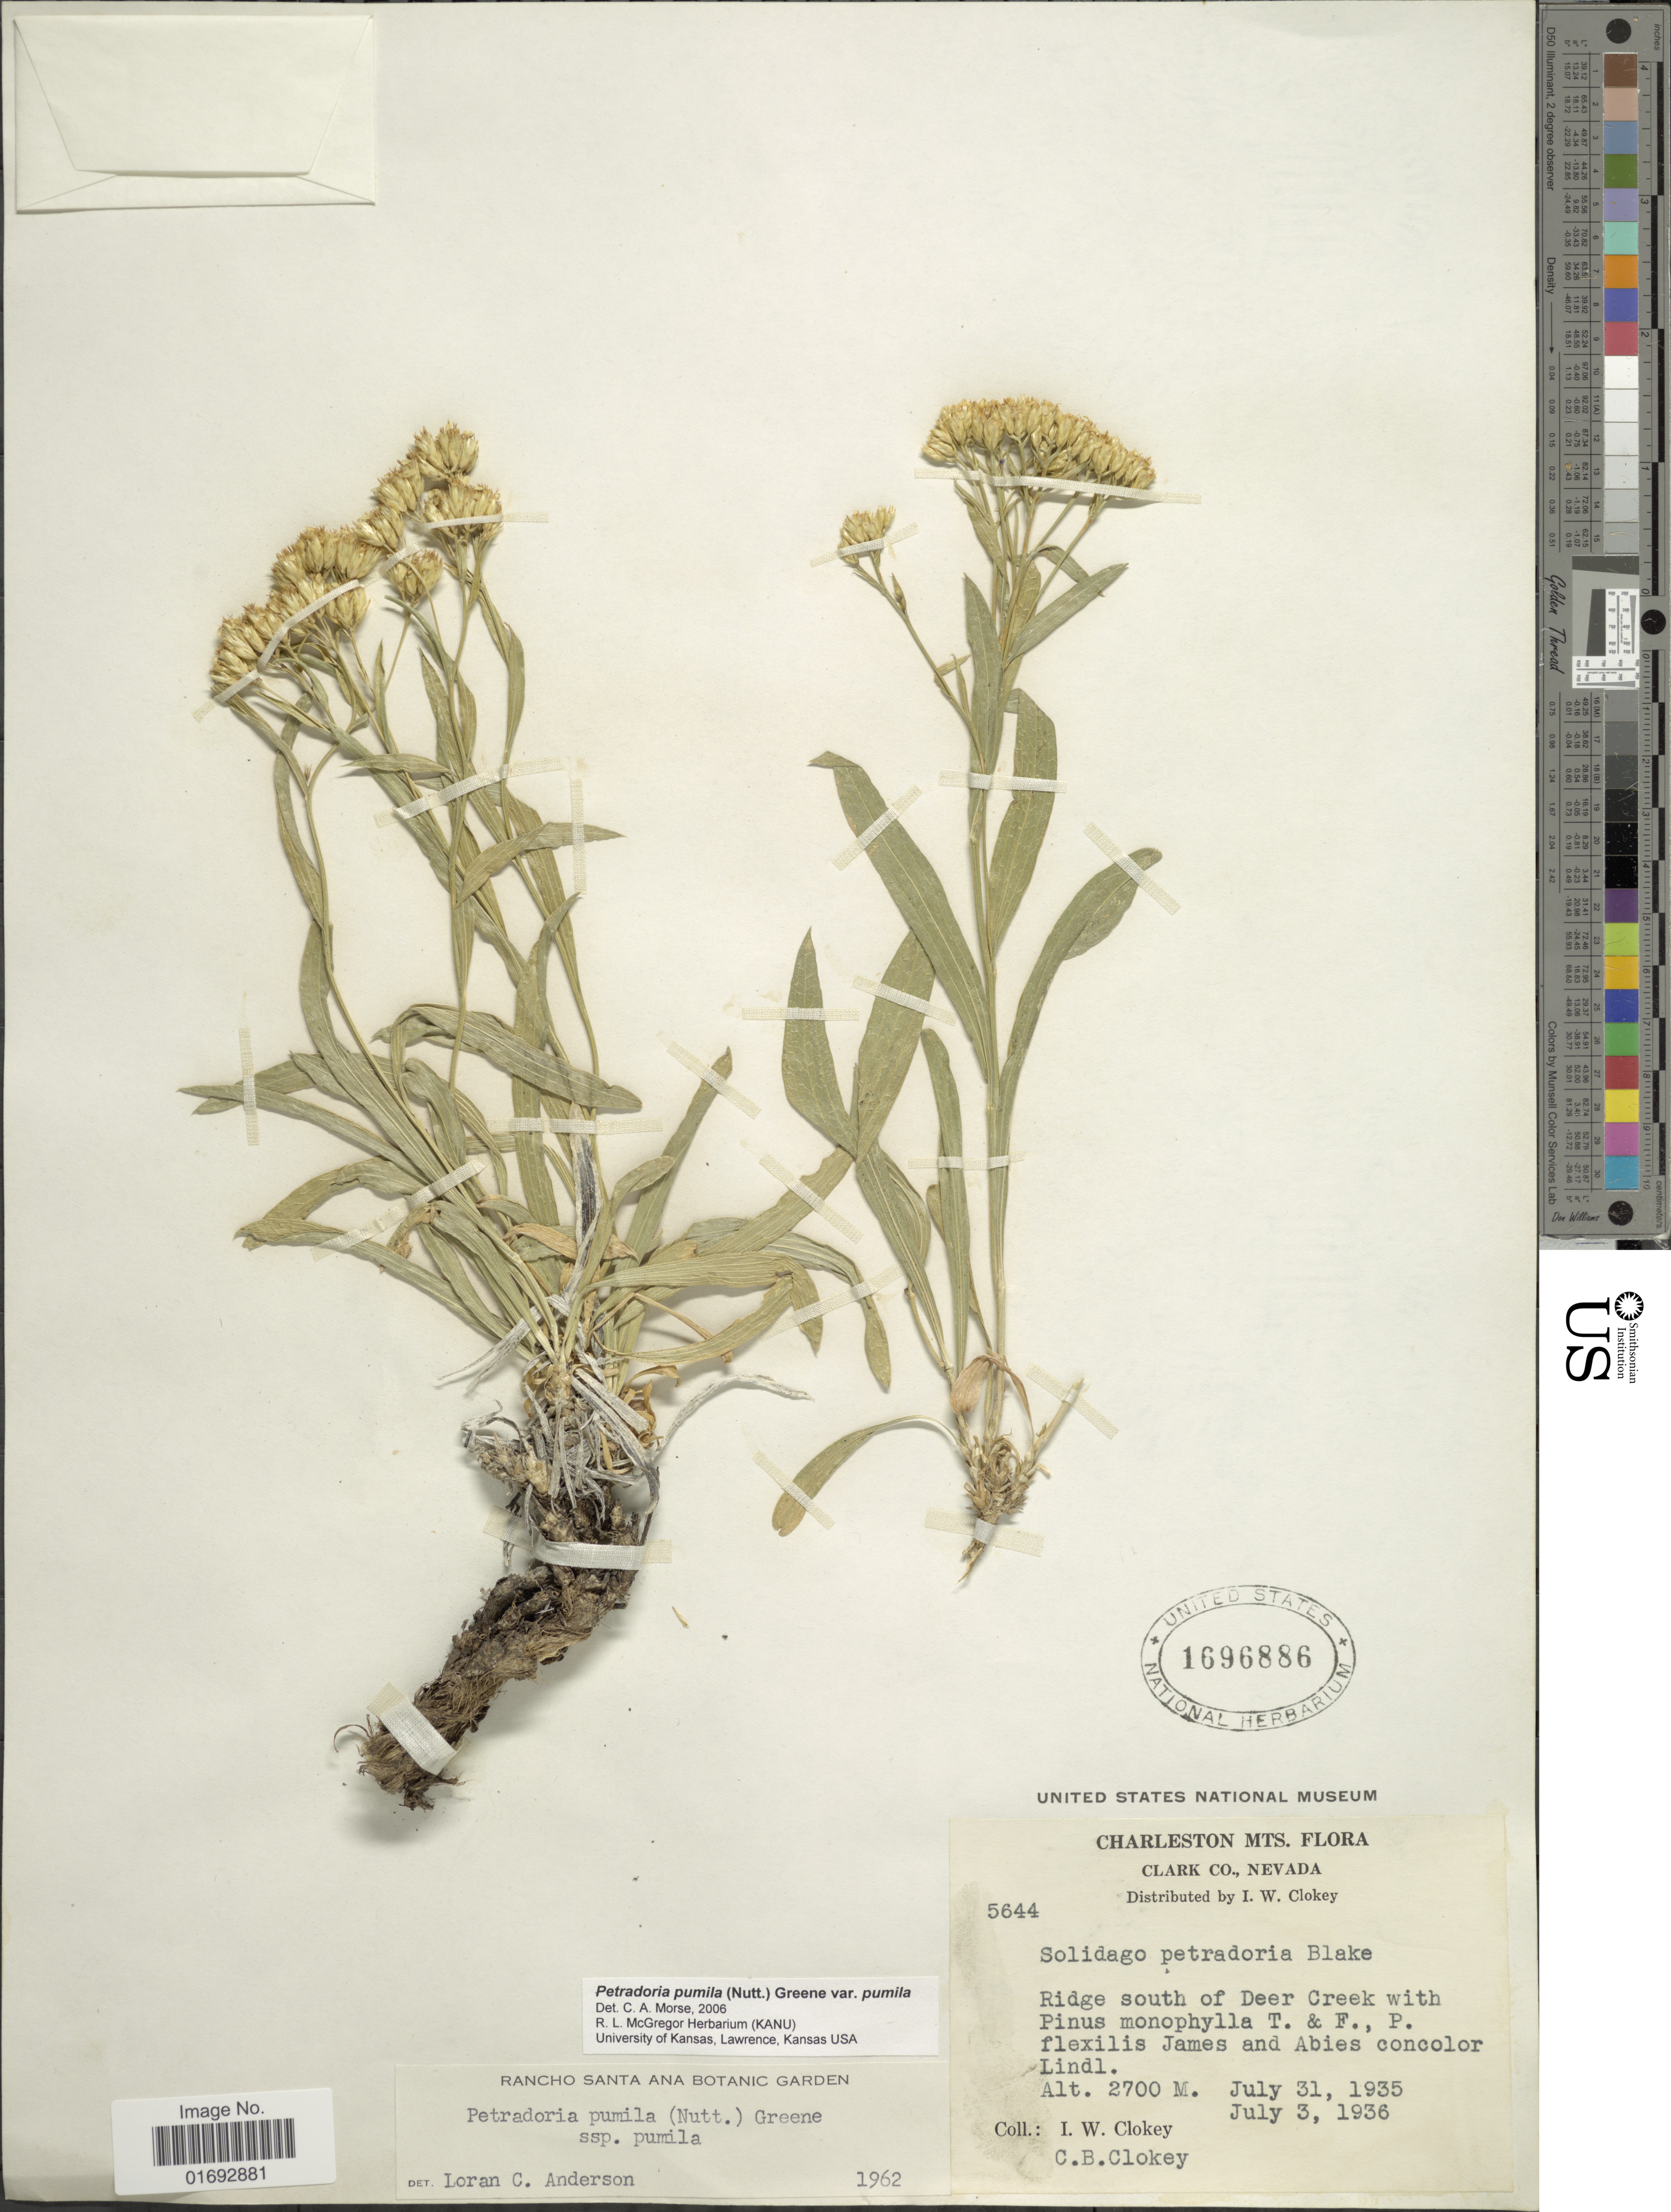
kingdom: Plantae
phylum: Tracheophyta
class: Magnoliopsida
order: Asterales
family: Asteraceae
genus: Petradoria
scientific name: Petradoria pumila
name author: (Nutt.) Greene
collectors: I. W. Clokey & C. Clokey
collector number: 5644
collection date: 1935-07-31/1936-07-03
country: United States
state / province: Nevada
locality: Charleston Mts. Flora, Clark Co., Ridge south of Deer Creek with Pinus monophylla T. & F. flexilis James and Abies concolor Lindl.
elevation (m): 2700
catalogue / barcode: US 1696886